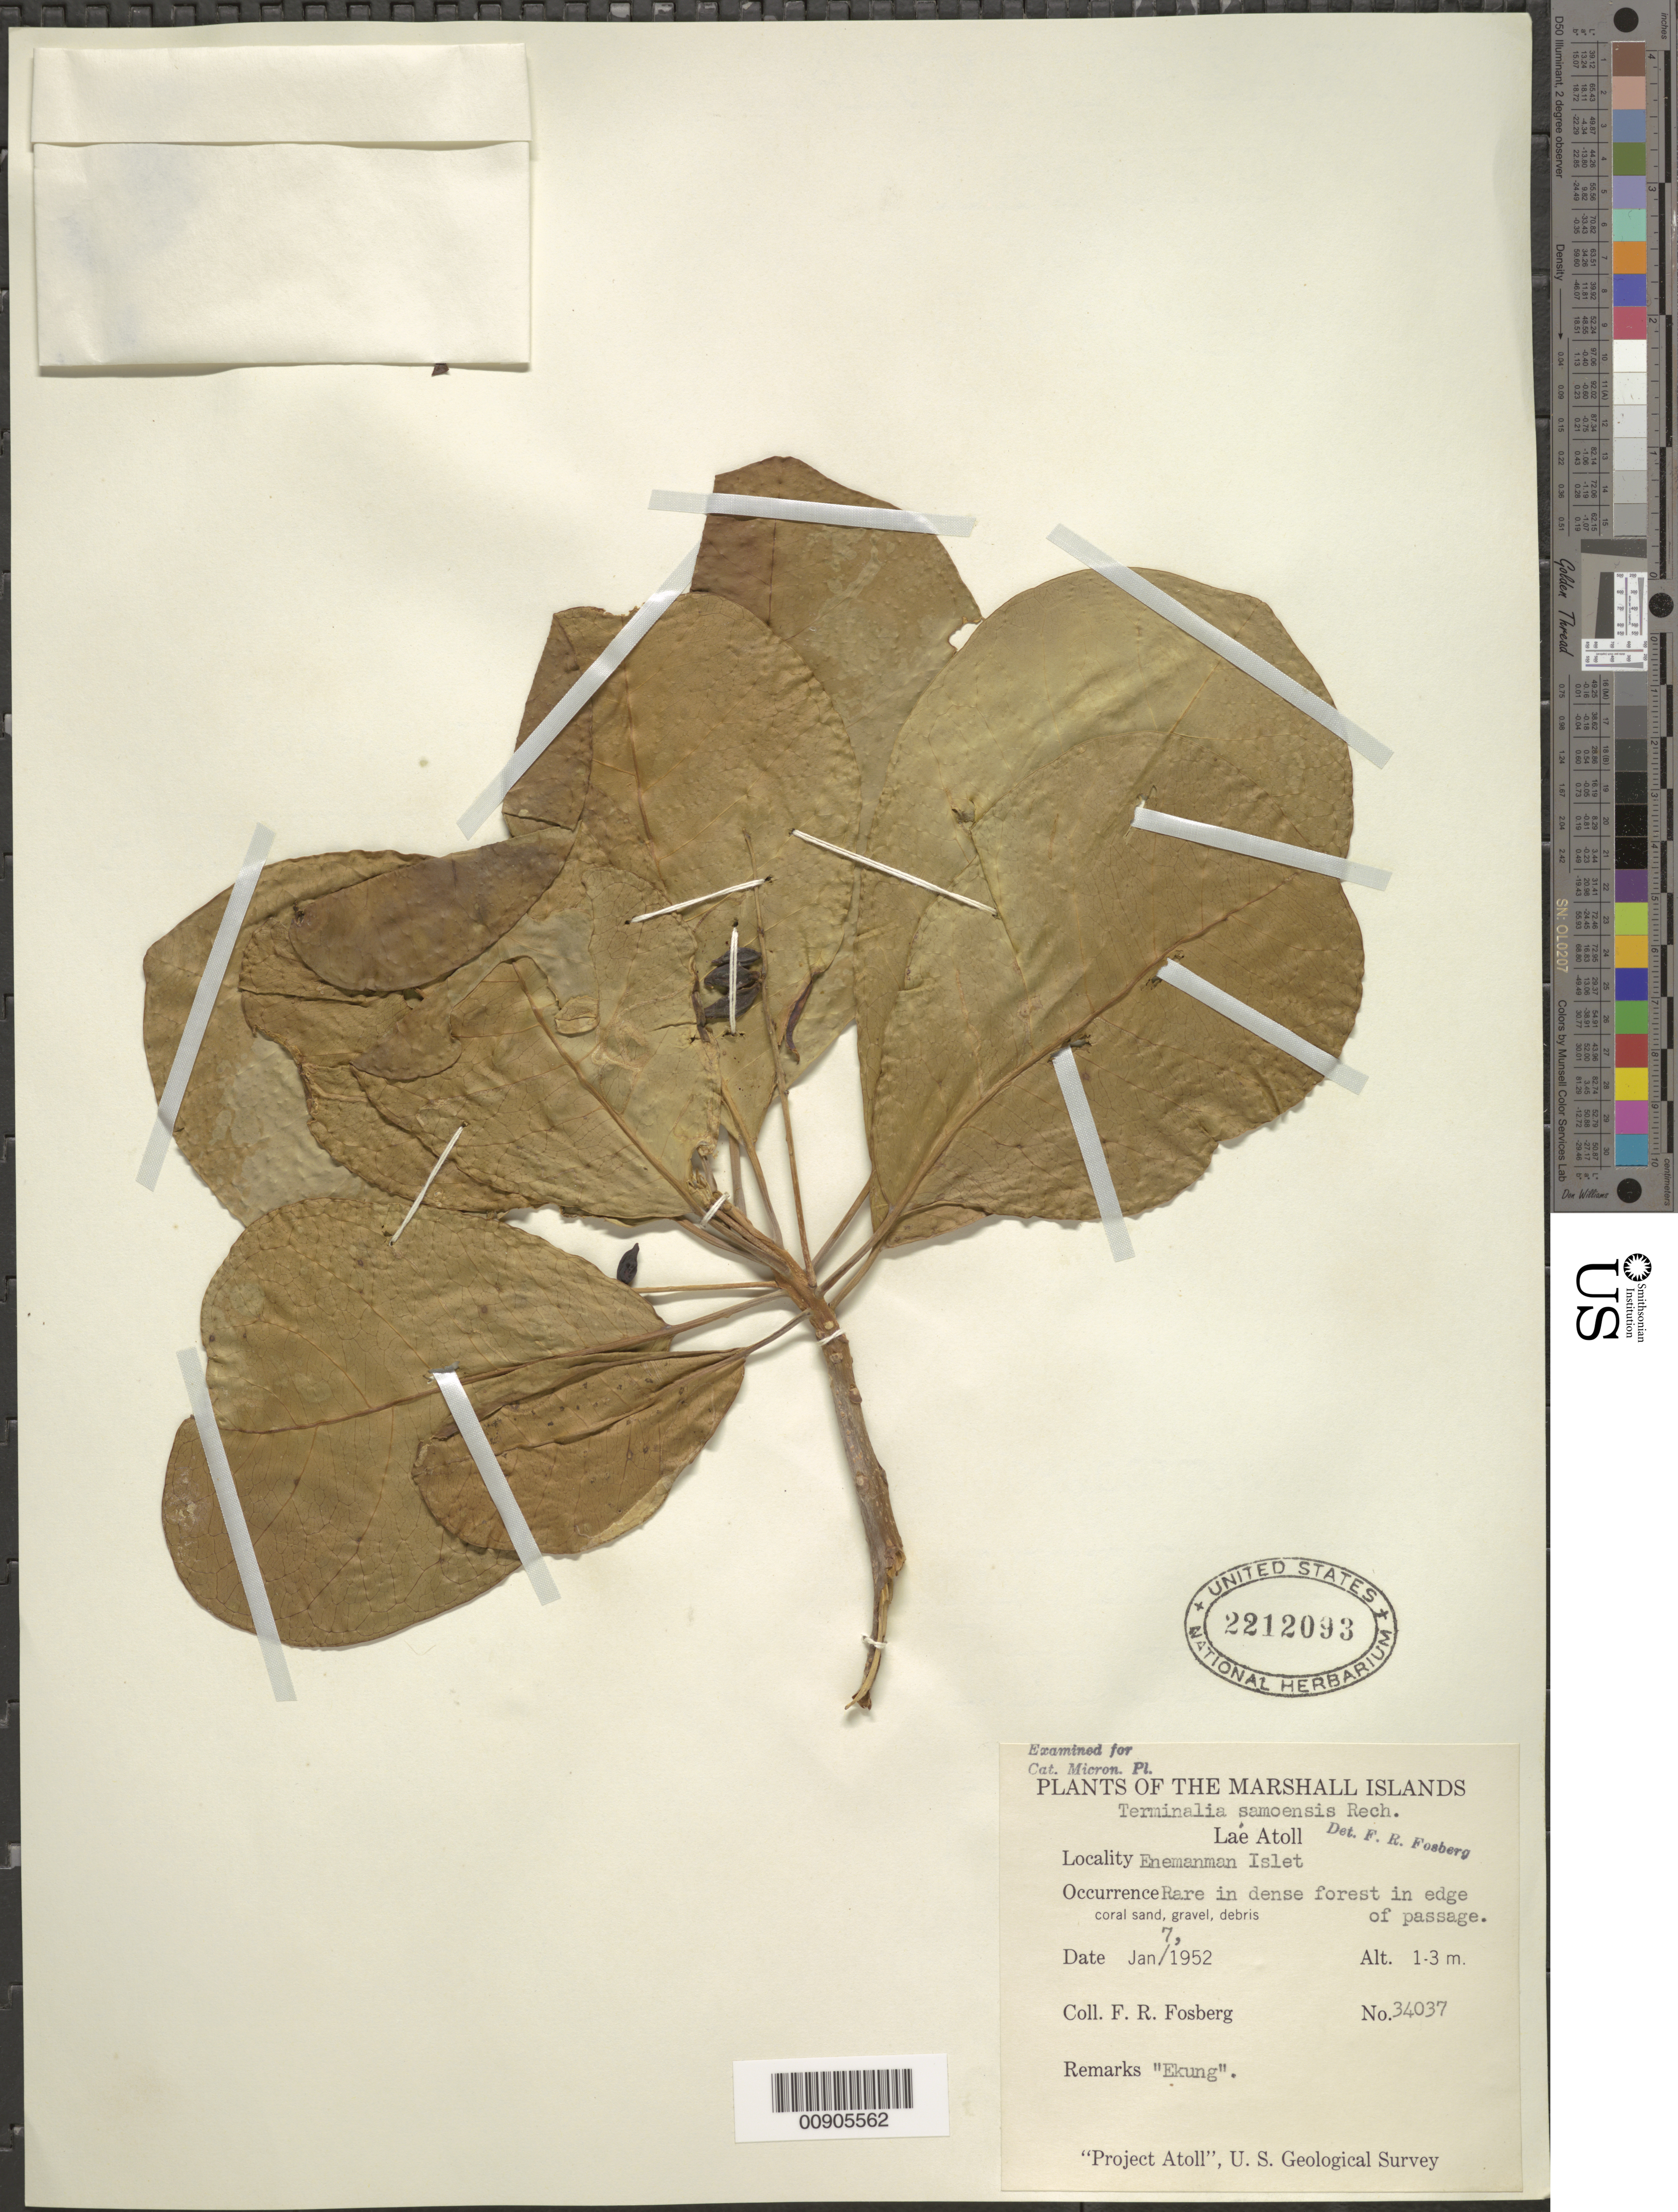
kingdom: Plantae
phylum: Tracheophyta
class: Magnoliopsida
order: Myrtales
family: Combretaceae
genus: Terminalia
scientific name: Terminalia samoensis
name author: Rech.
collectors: F. R. Fosberg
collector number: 34037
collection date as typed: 07 Jan 1952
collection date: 1952-01-07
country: Marshall Islands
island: Lae Atoll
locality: Enemanman Islet.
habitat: Rare in dense forest in edge of passage.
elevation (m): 1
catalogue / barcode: US 2212093